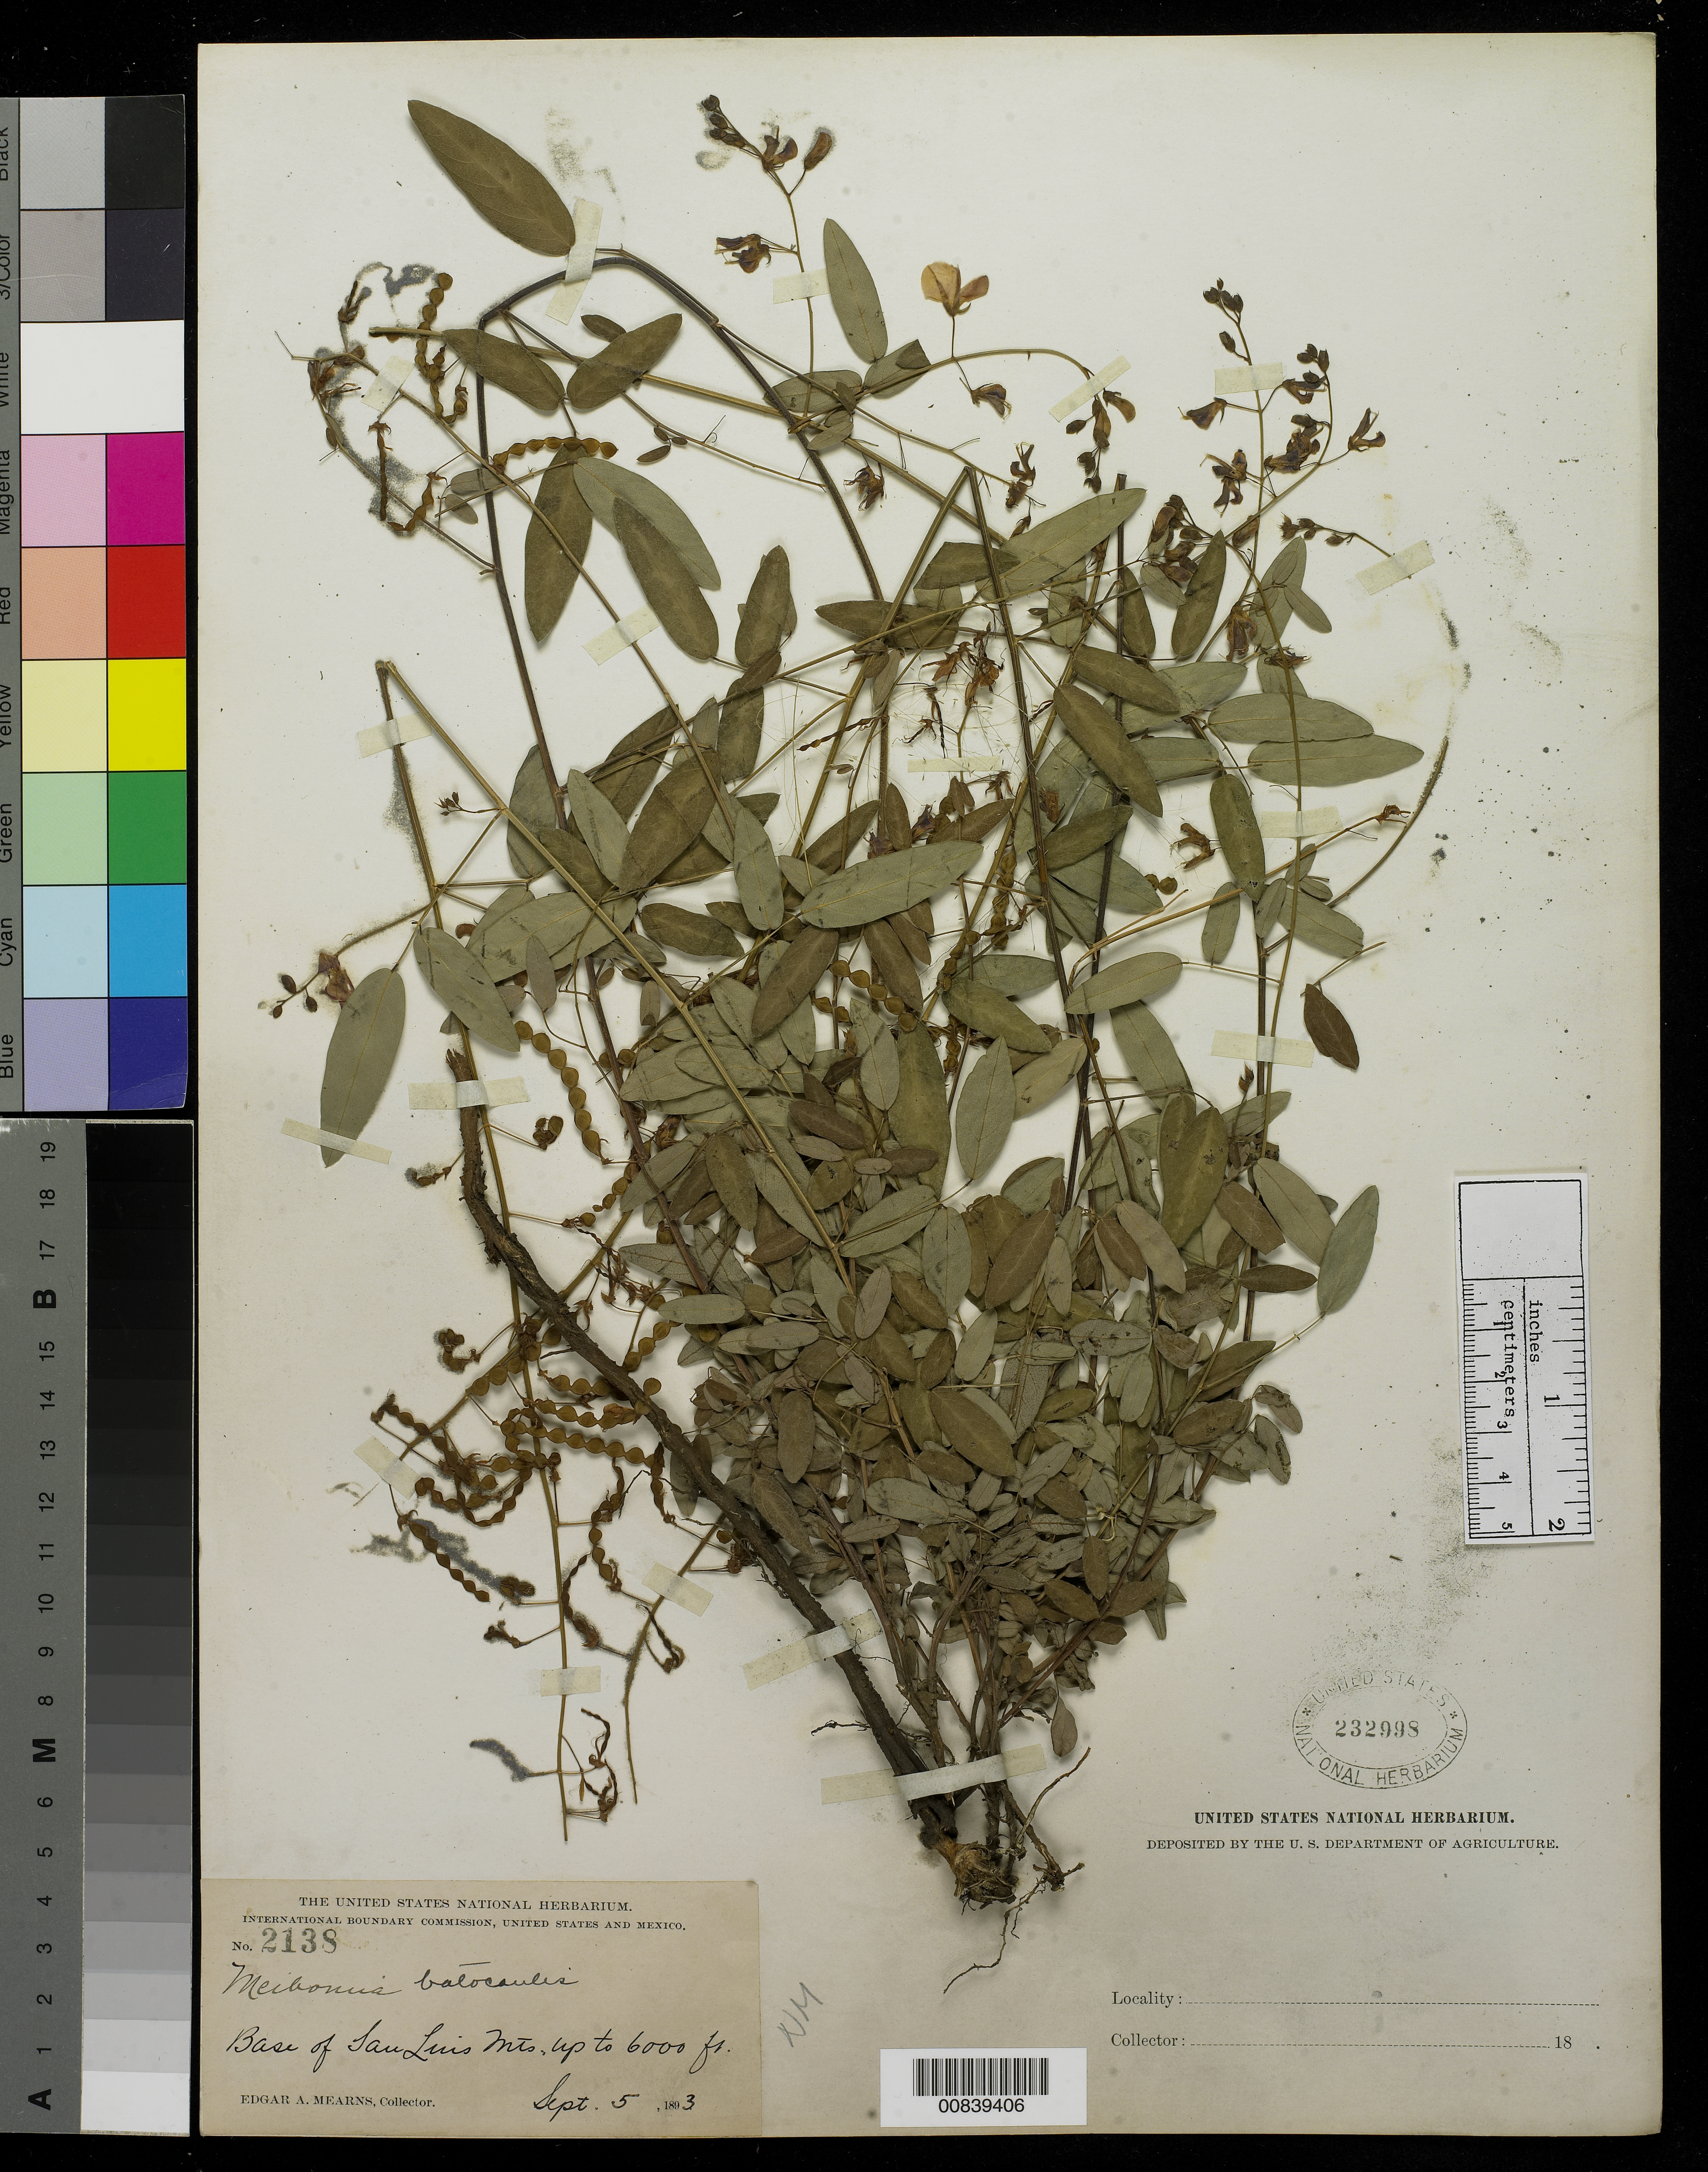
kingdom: Plantae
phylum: Tracheophyta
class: Magnoliopsida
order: Fabales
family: Fabaceae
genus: Desmodium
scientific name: Desmodium batocaulon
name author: A. Gray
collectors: E. A. Mearns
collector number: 2138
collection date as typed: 05 Sep 1893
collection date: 1893-09-05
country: United States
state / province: New Mexico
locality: Base of San Luis Mts.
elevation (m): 1829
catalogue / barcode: US 232998